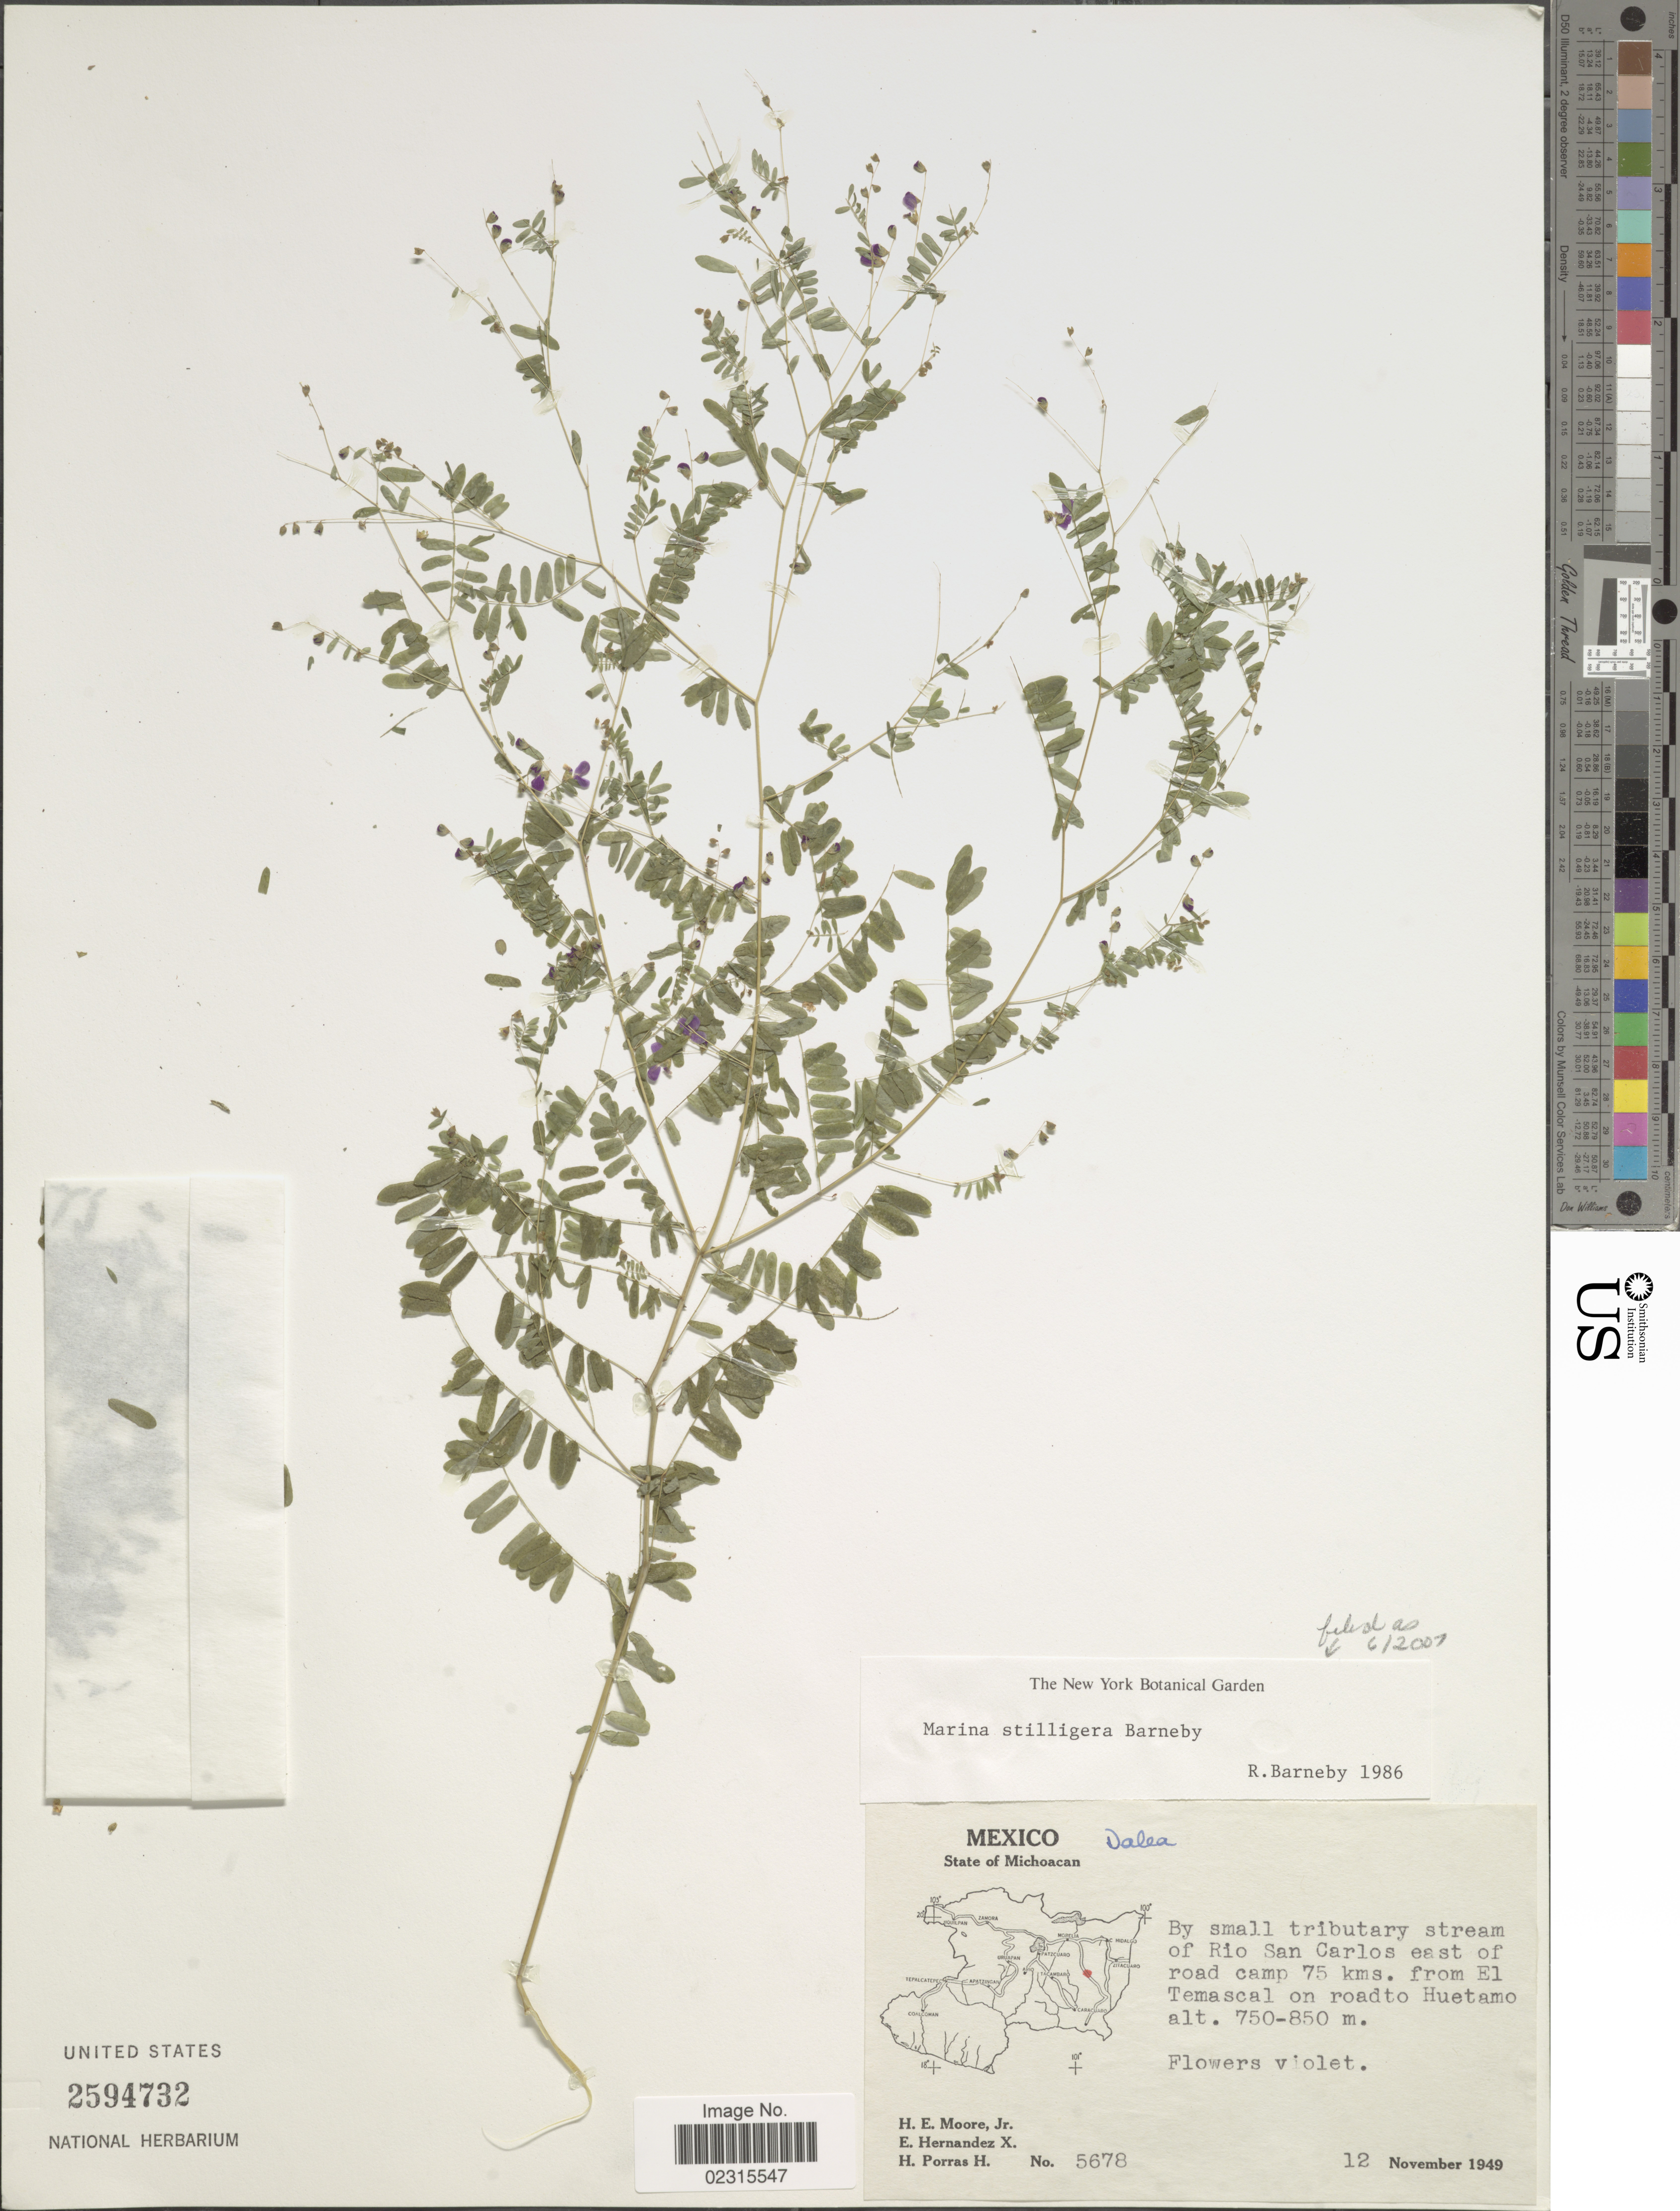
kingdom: Plantae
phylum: Tracheophyta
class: Magnoliopsida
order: Fabales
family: Fabaceae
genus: Marina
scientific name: Marina stilligera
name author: Barneby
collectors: H. Moore, E. Hernandez X. & H. Porras-H.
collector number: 5678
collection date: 1949-11-12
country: Mexico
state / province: Michoacán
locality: Rio San Carlos east of road camp 75 kms from El Temascal on road to Huetamo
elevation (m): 750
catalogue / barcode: US 2594732